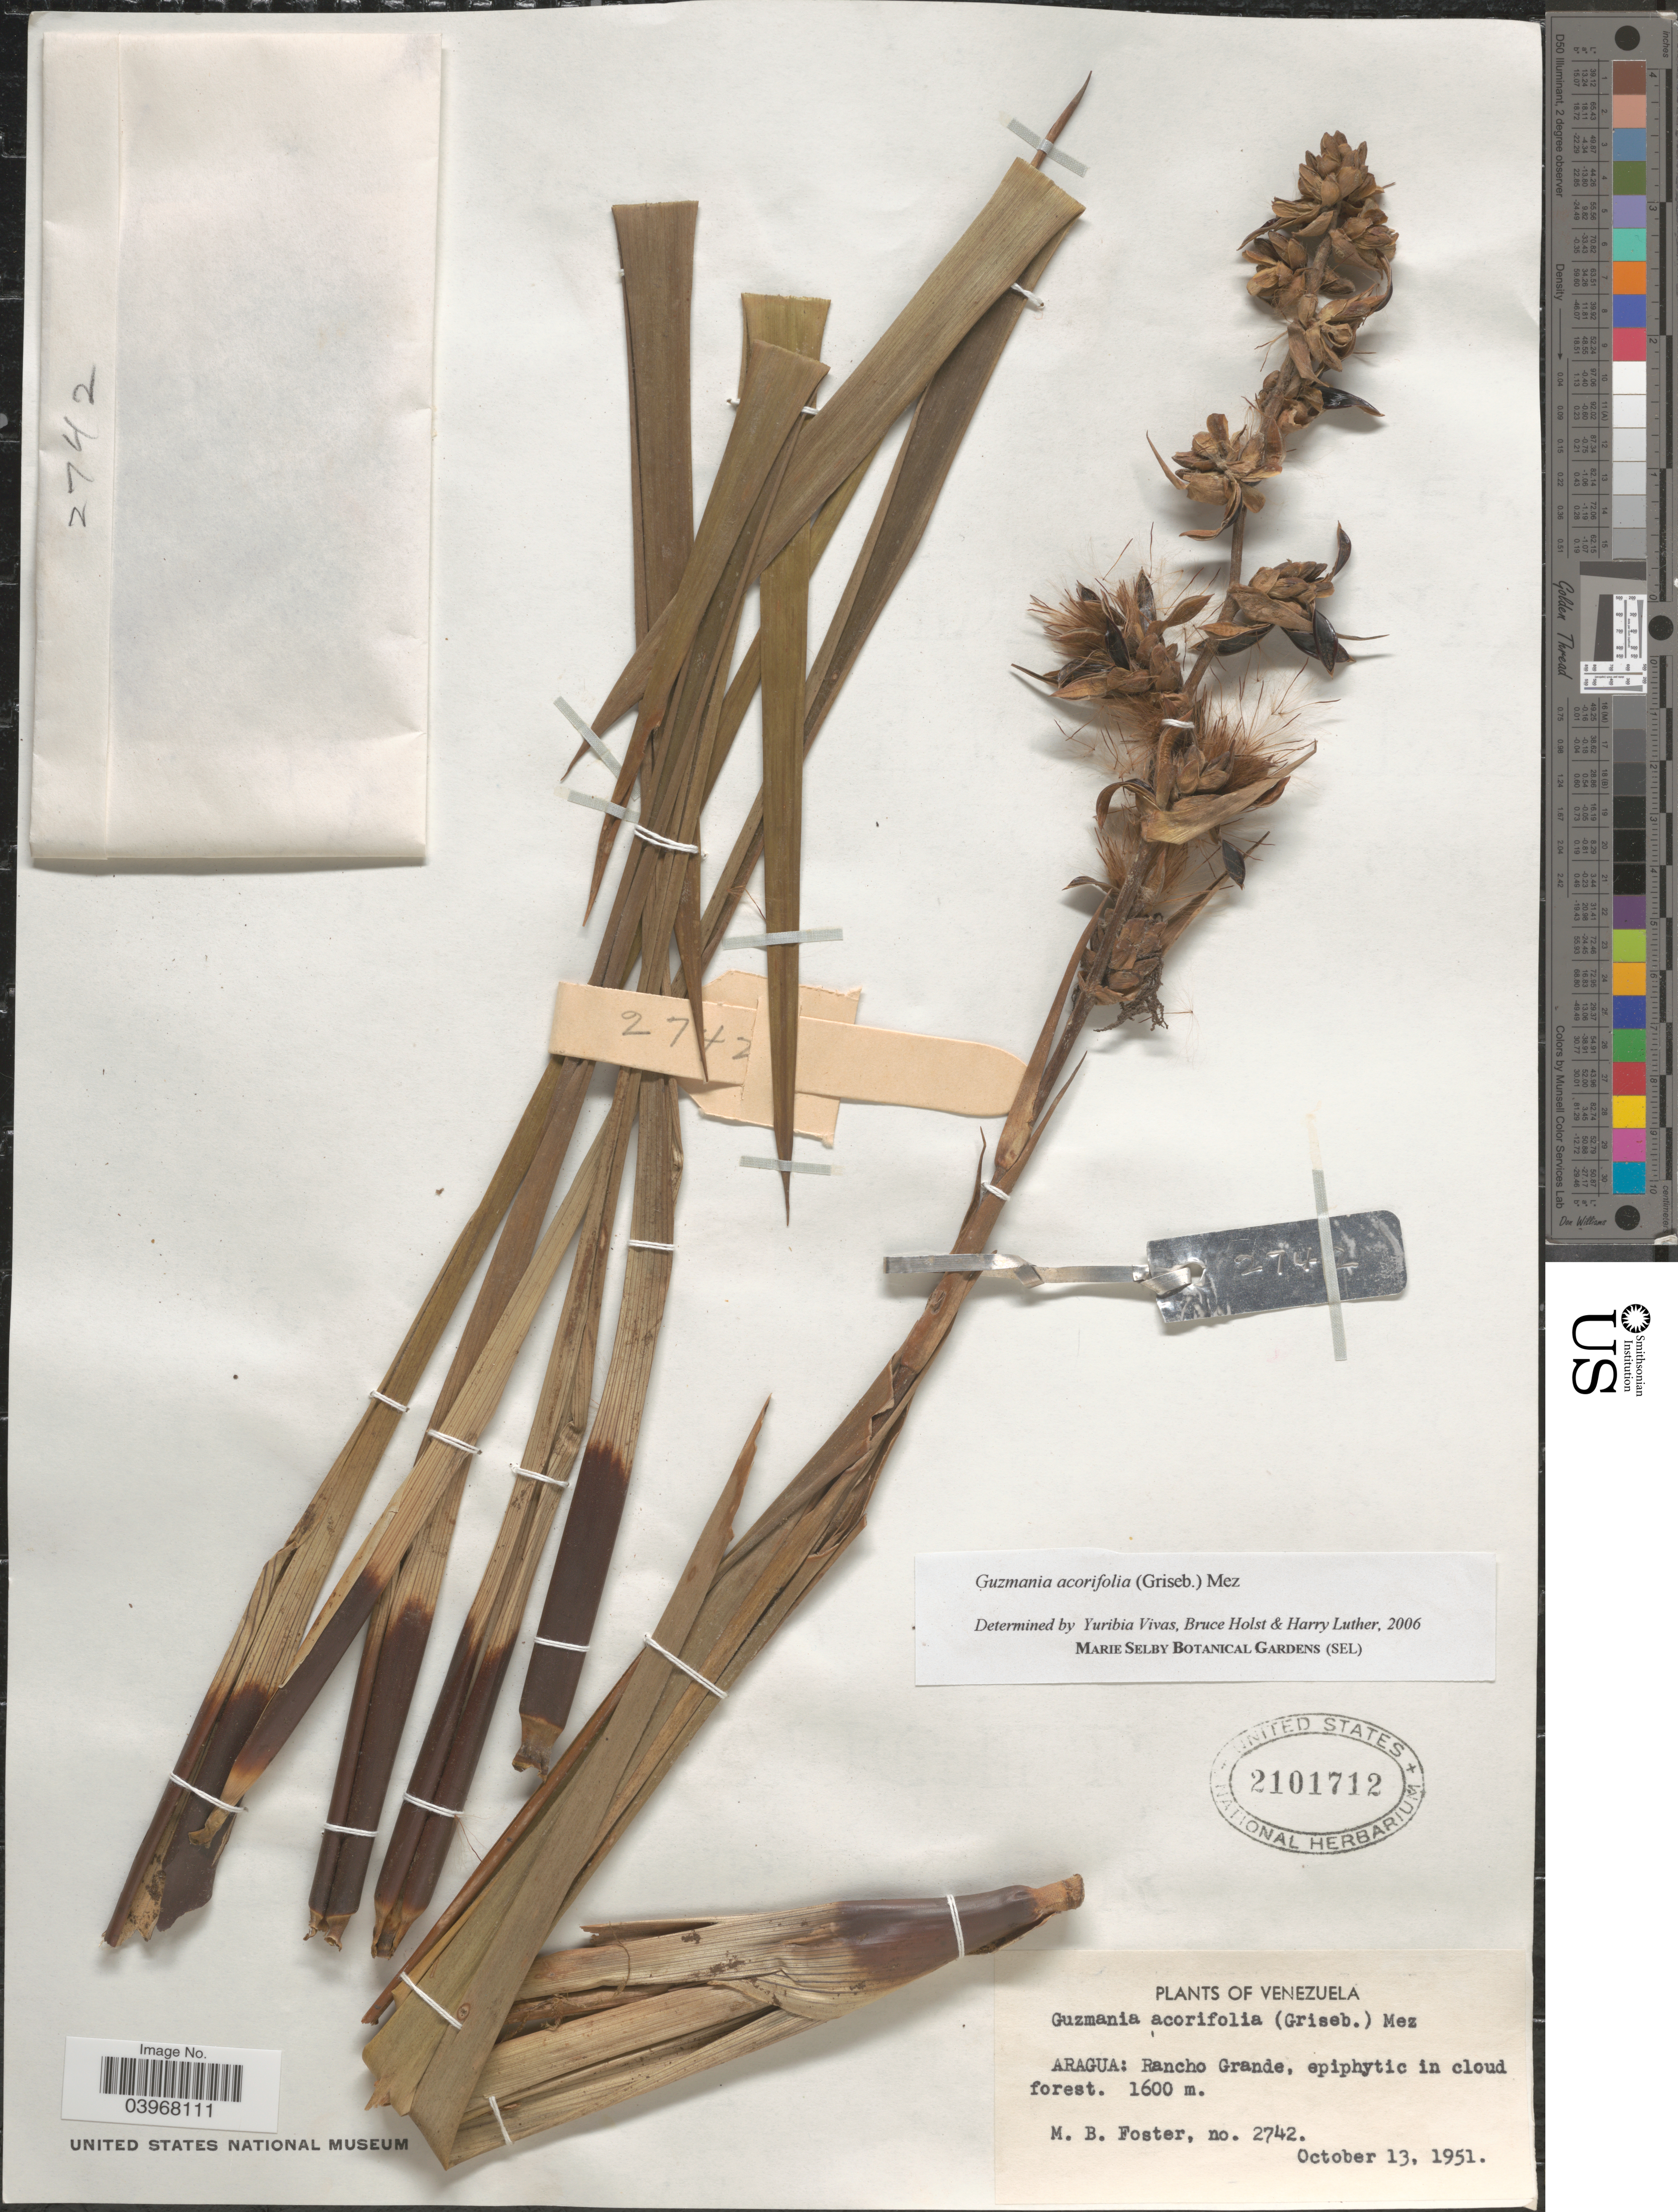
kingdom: Plantae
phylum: Tracheophyta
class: Liliopsida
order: Poales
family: Bromeliaceae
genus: Guzmania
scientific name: Guzmania acorifolia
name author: (Griseb.) Mez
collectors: M. B. Foster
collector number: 2742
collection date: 1951-10-13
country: Venezuela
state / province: Aragua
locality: Rancho Grande.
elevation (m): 1600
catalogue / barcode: US 2101712